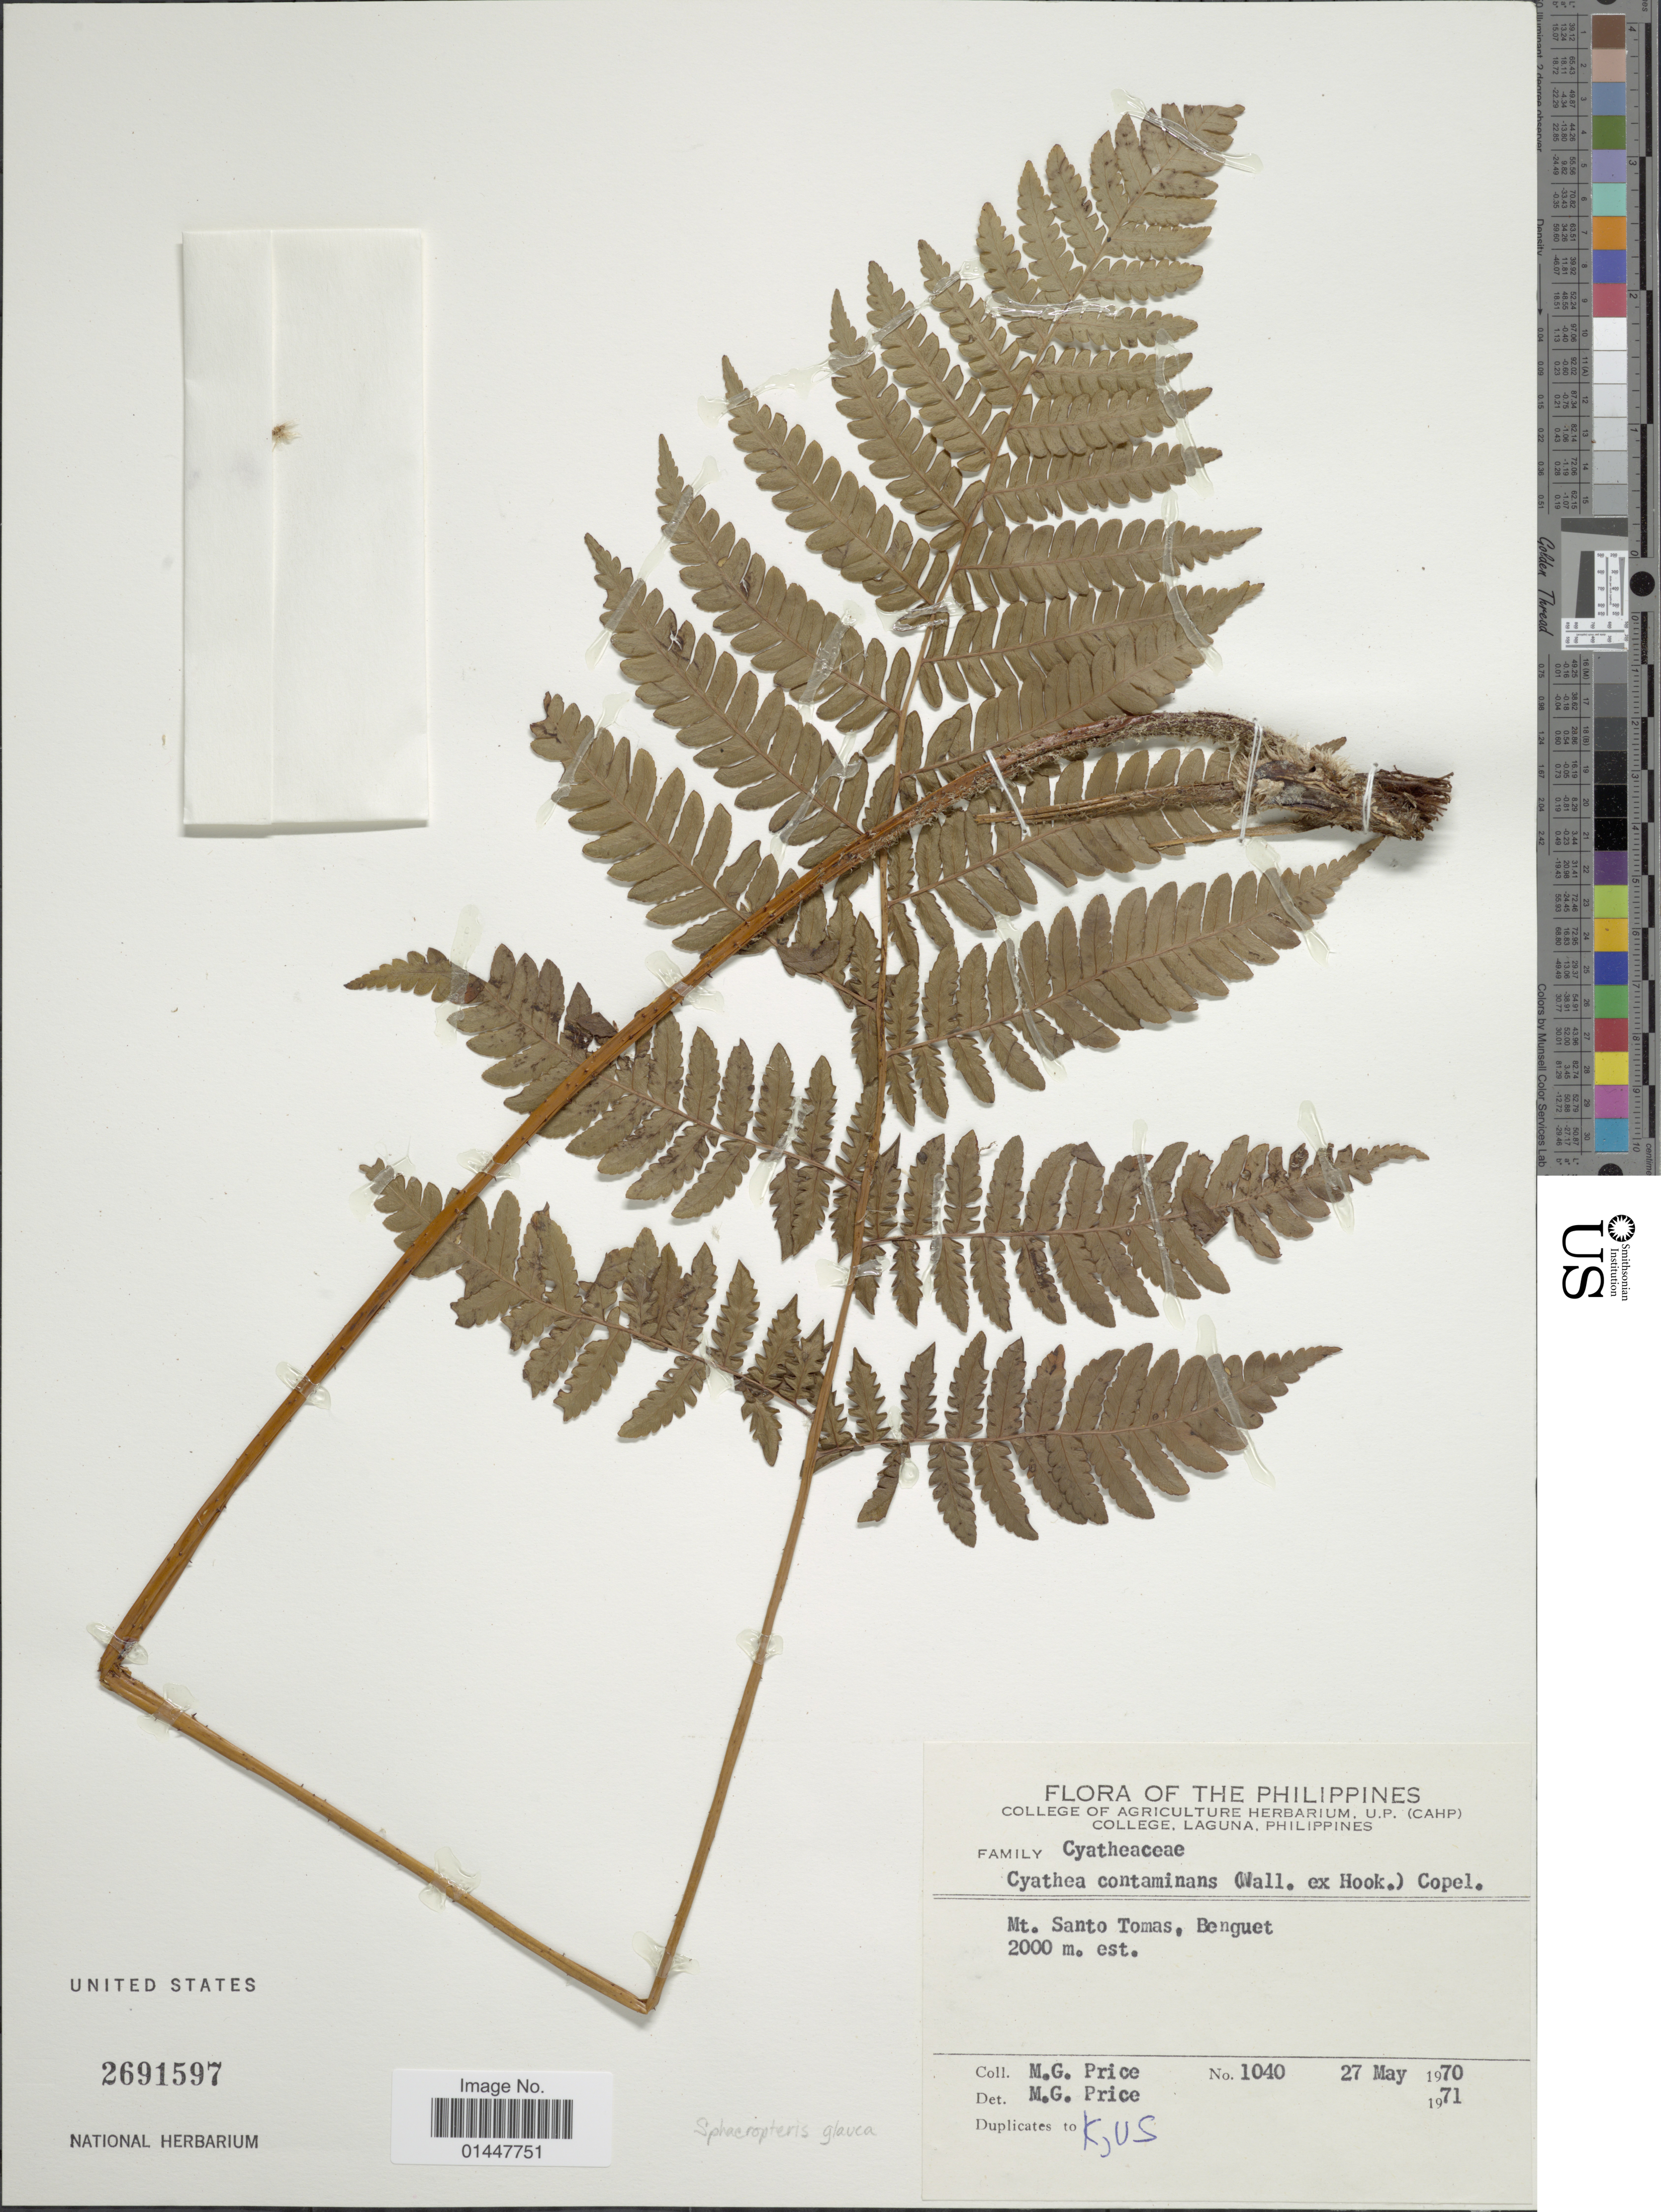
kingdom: Plantae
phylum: Tracheophyta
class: Polypodiopsida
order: Cyatheales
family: Cyatheaceae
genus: Sphaeropteris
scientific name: Sphaeropteris glauca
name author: (Blume) R.M. Tryon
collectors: M. G. Price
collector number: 1040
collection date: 1970-05-27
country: Philippines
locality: Mt. Santo Tomas, Benguet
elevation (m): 2000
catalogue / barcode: US 2691597